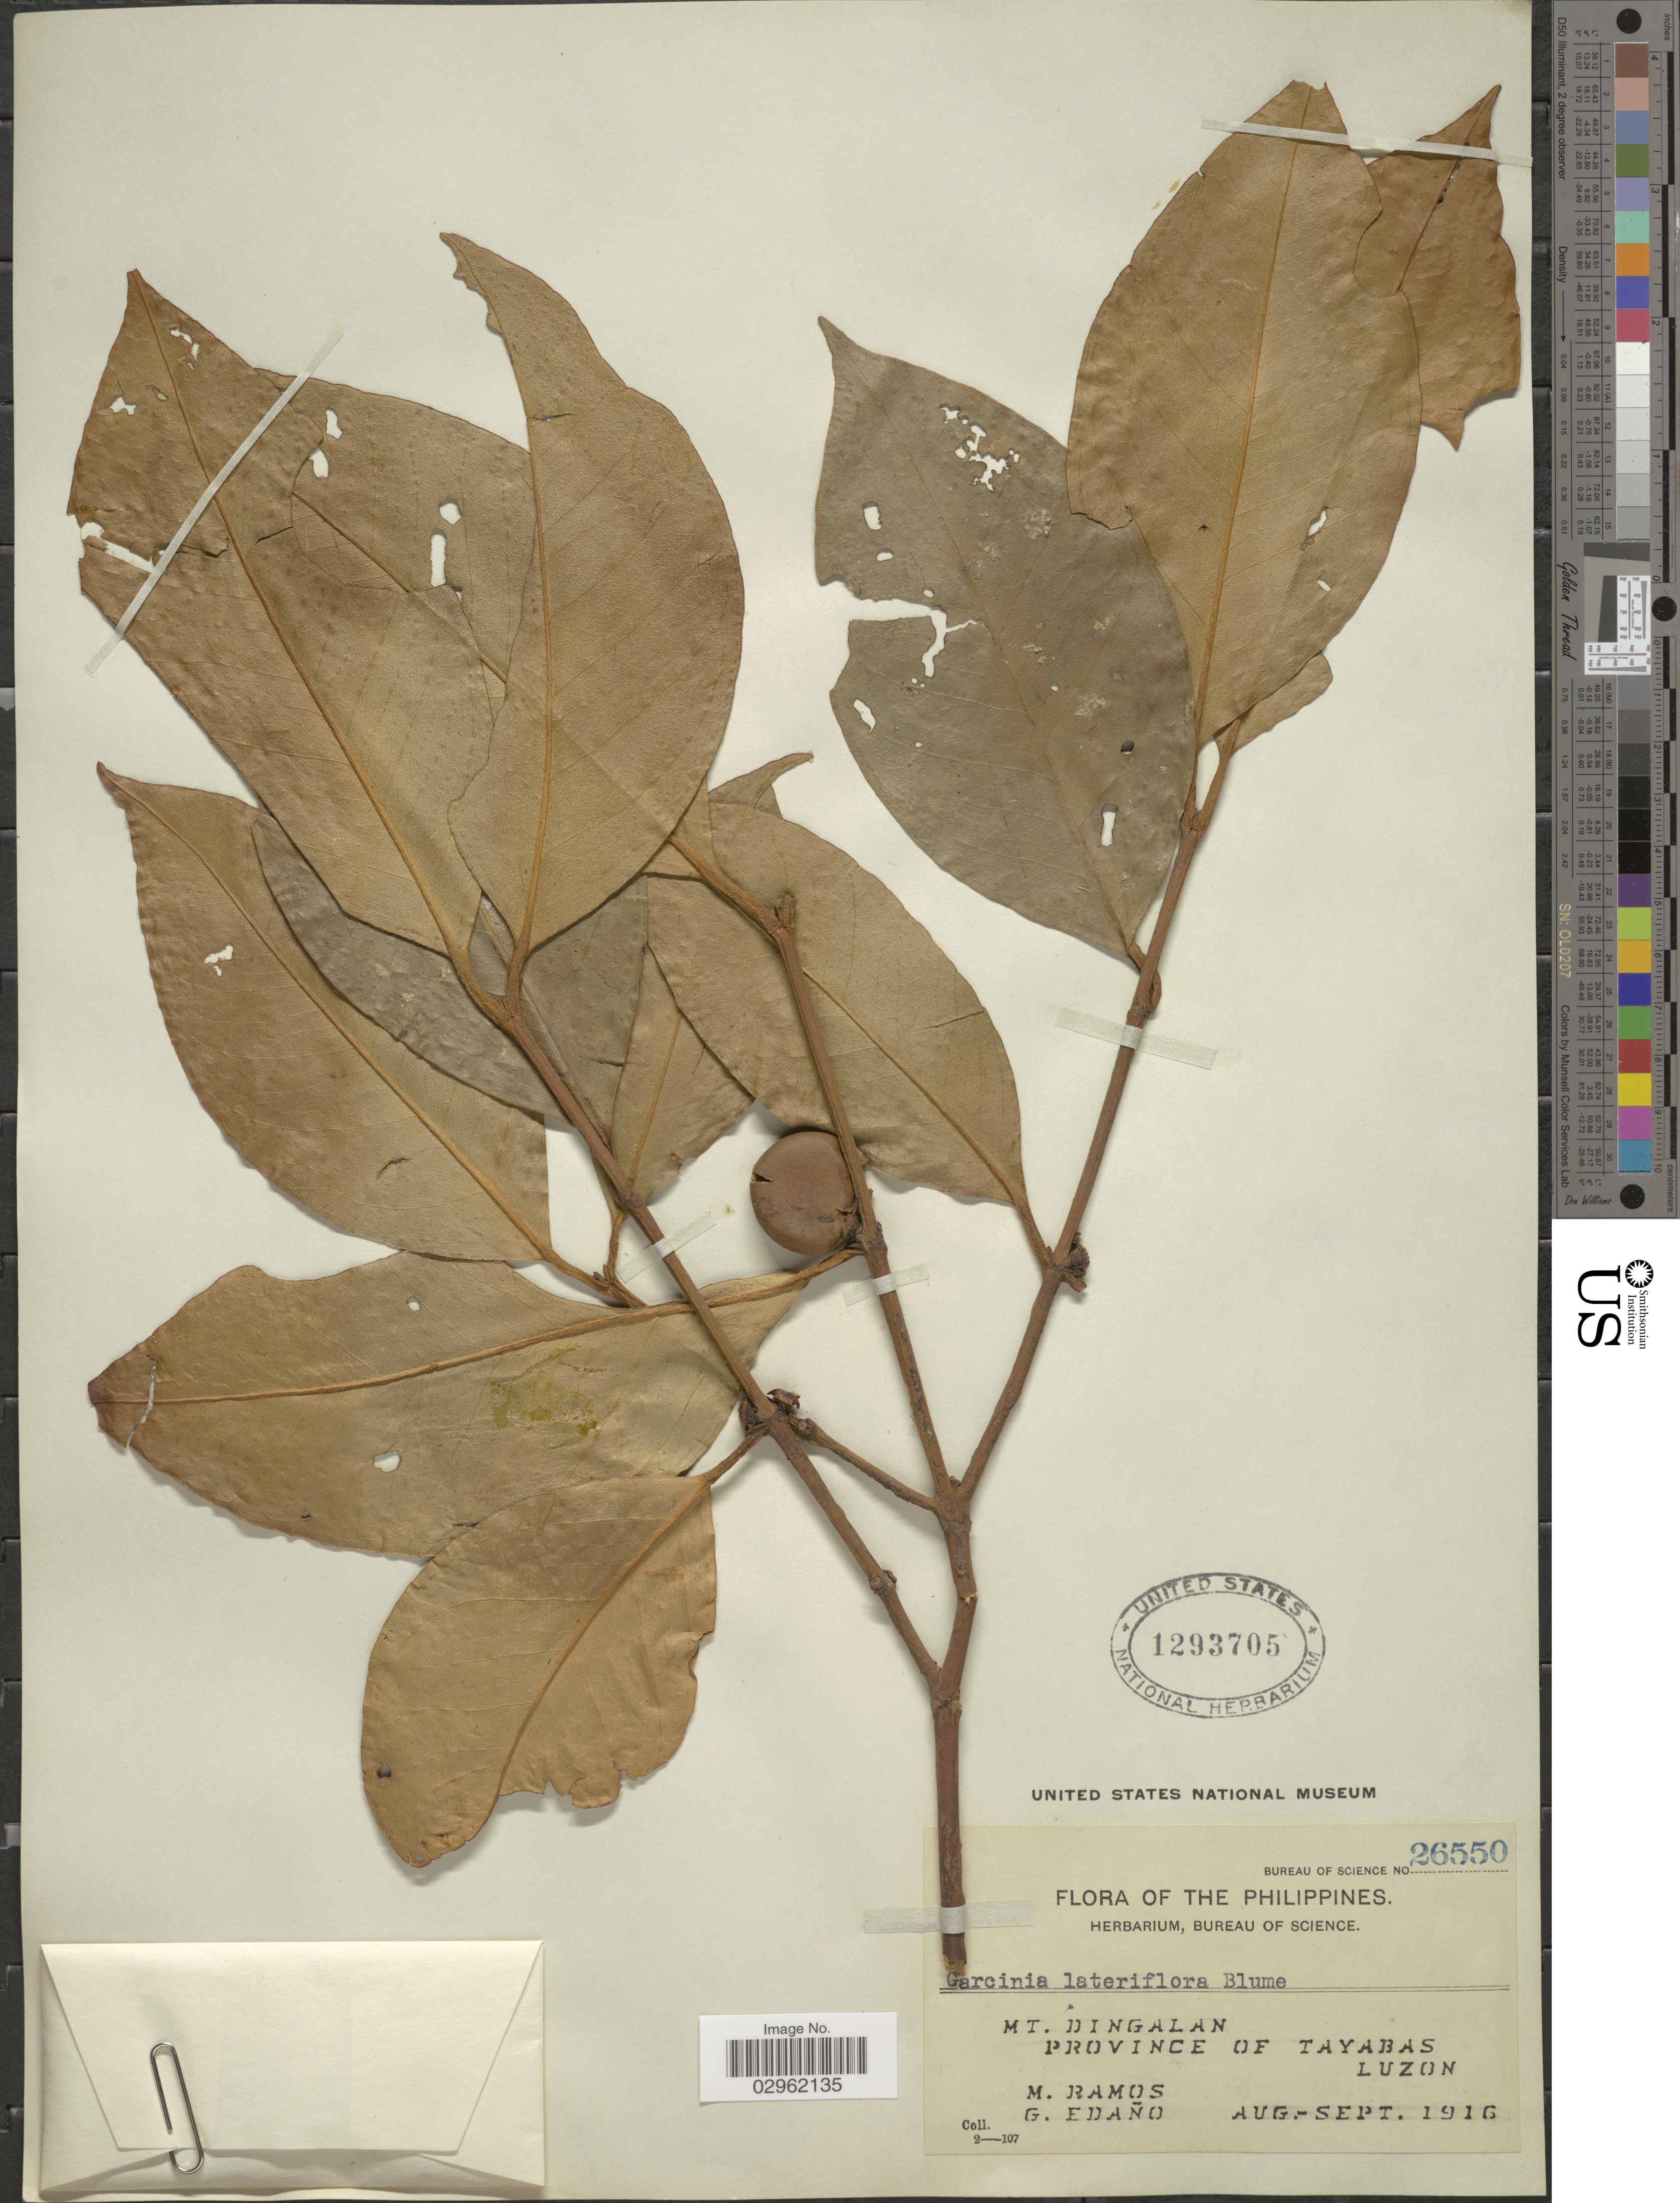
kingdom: Plantae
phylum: Tracheophyta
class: Magnoliopsida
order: Malpighiales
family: Clusiaceae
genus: Garcinia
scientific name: Garcinia lateriflora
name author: Blume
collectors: M. Ramos & G. Edaño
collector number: Bureau of Science 26550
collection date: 1916-08/1916-09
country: Philippines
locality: Mt. Dingalan. Province of Tayabas. Luzon.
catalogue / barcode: US 1293705